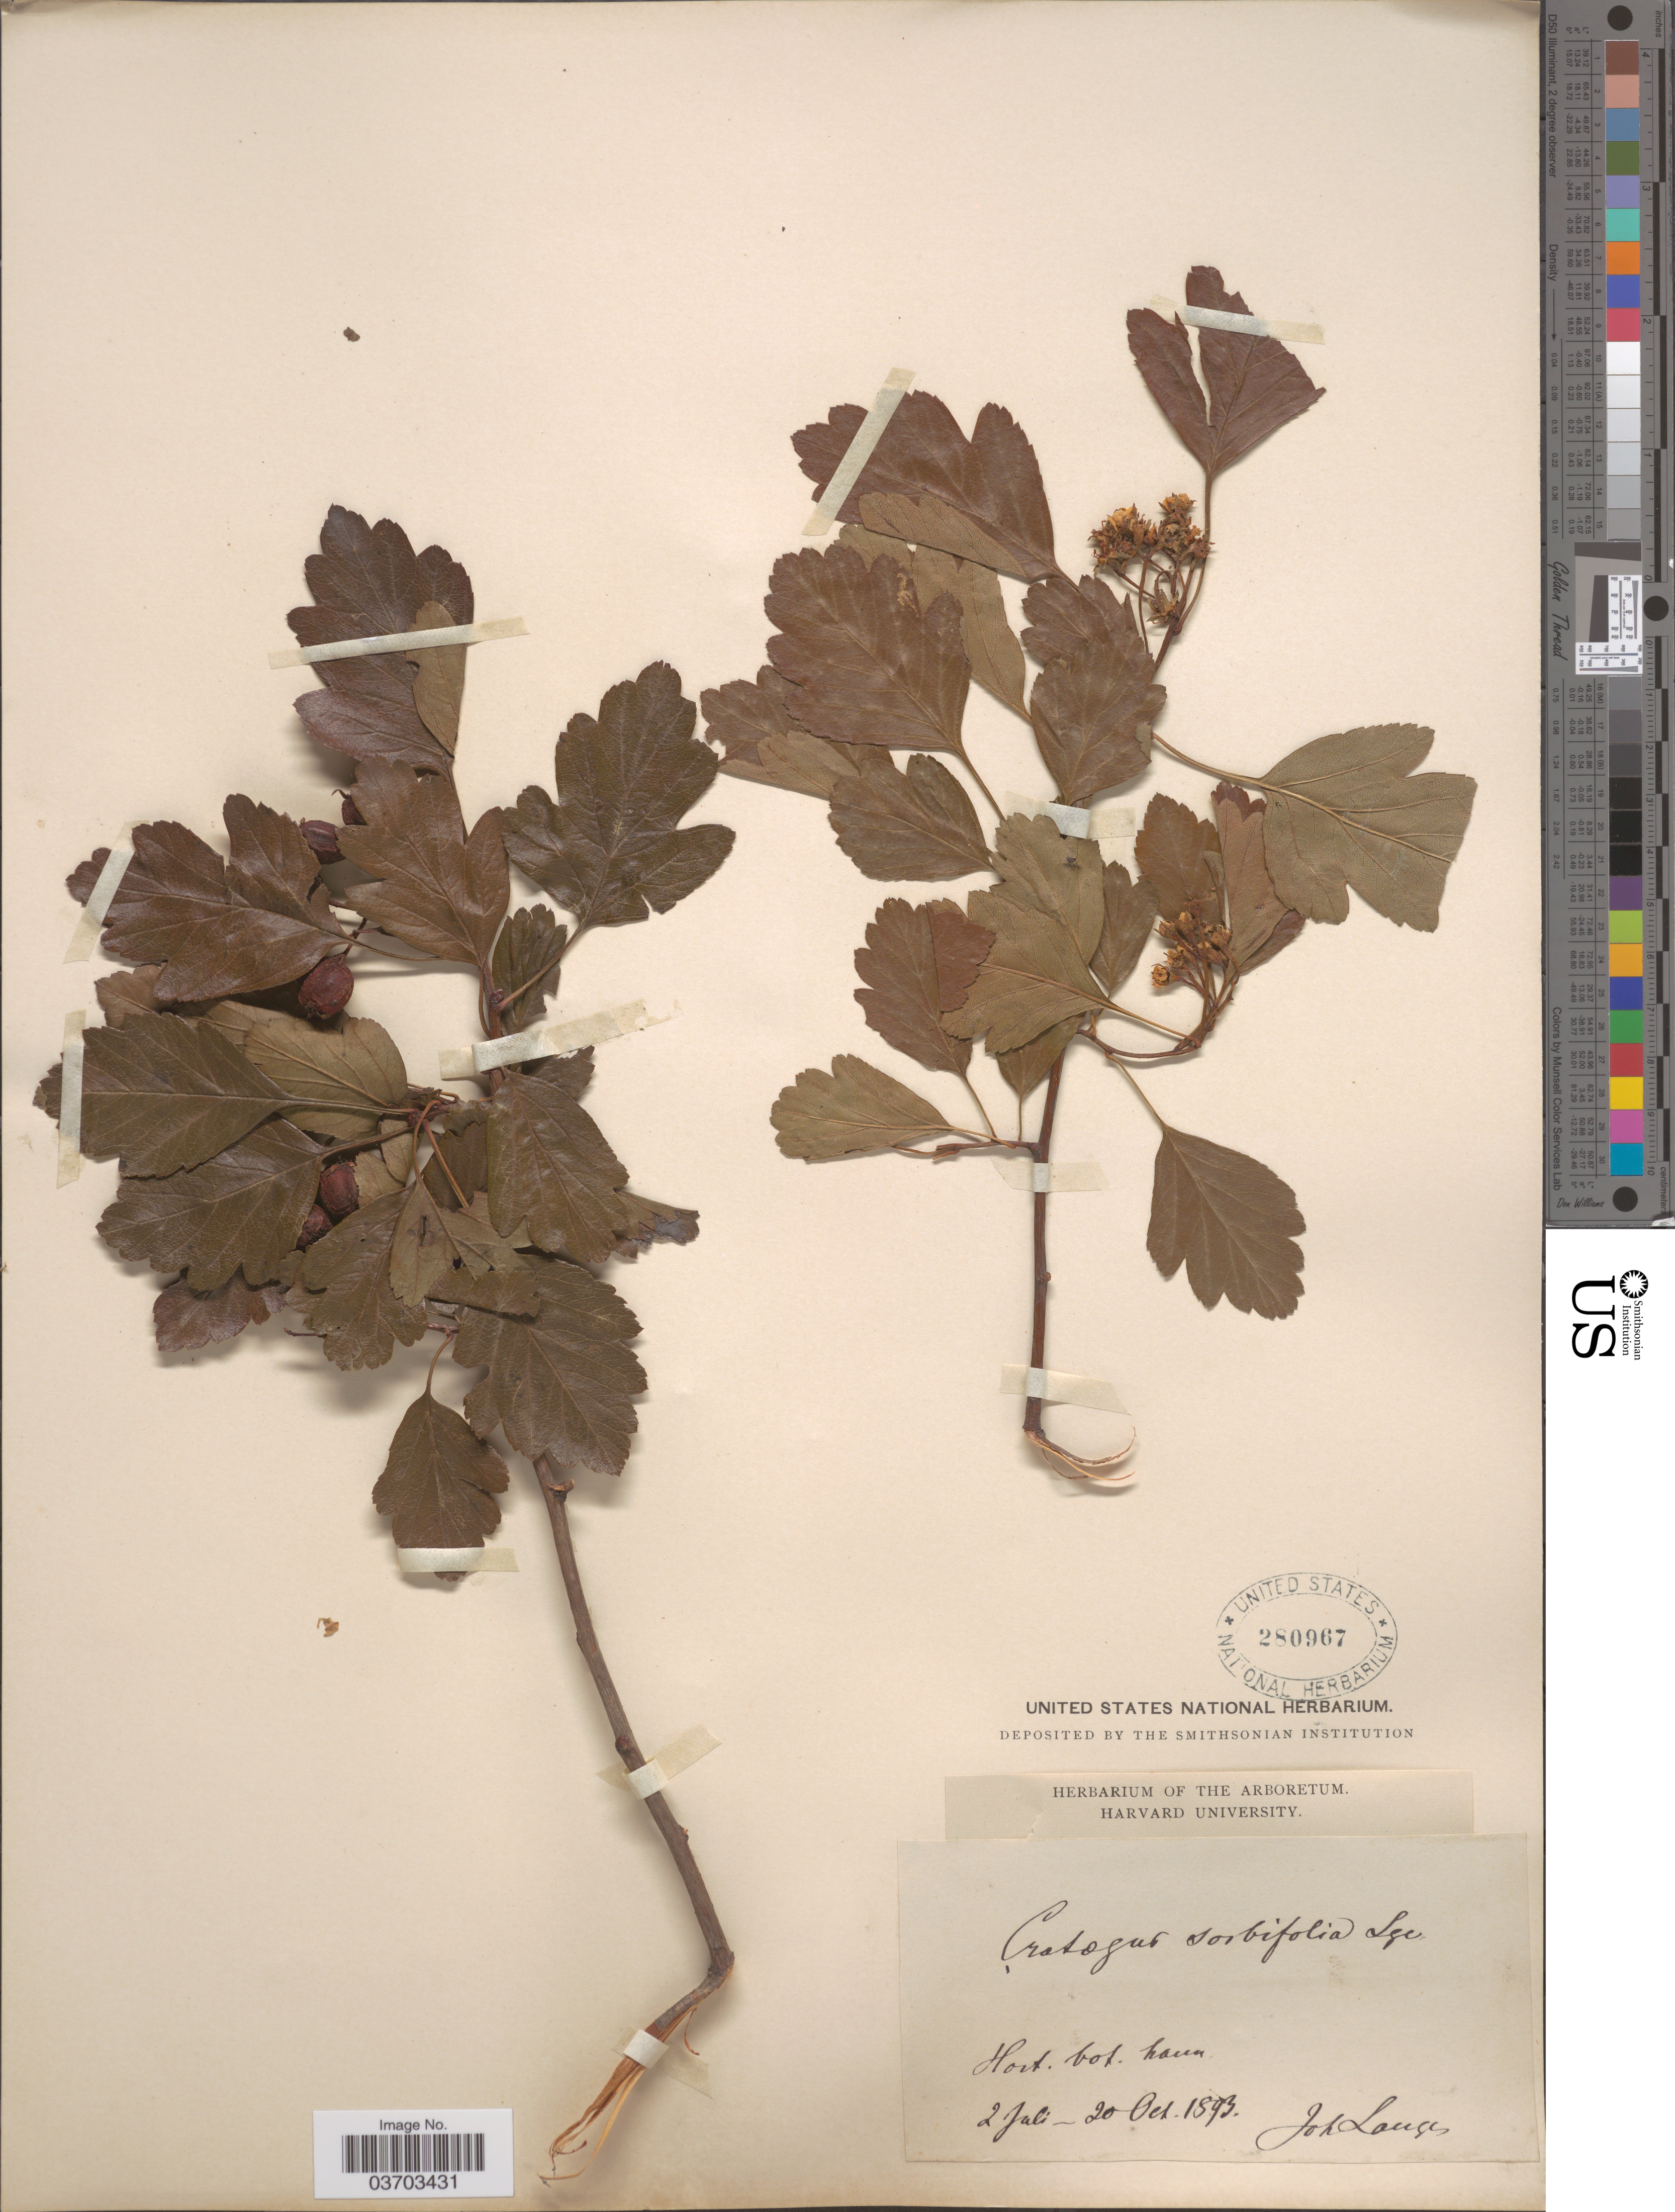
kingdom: Plantae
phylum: Tracheophyta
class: Magnoliopsida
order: Rosales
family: Rosaceae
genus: Crataegus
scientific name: Crataegus sorbifolia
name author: Desf.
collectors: J. M. C. Lange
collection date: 1893-07-02/1893-10-20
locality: Hort. bot. Haun.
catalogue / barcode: US 280967